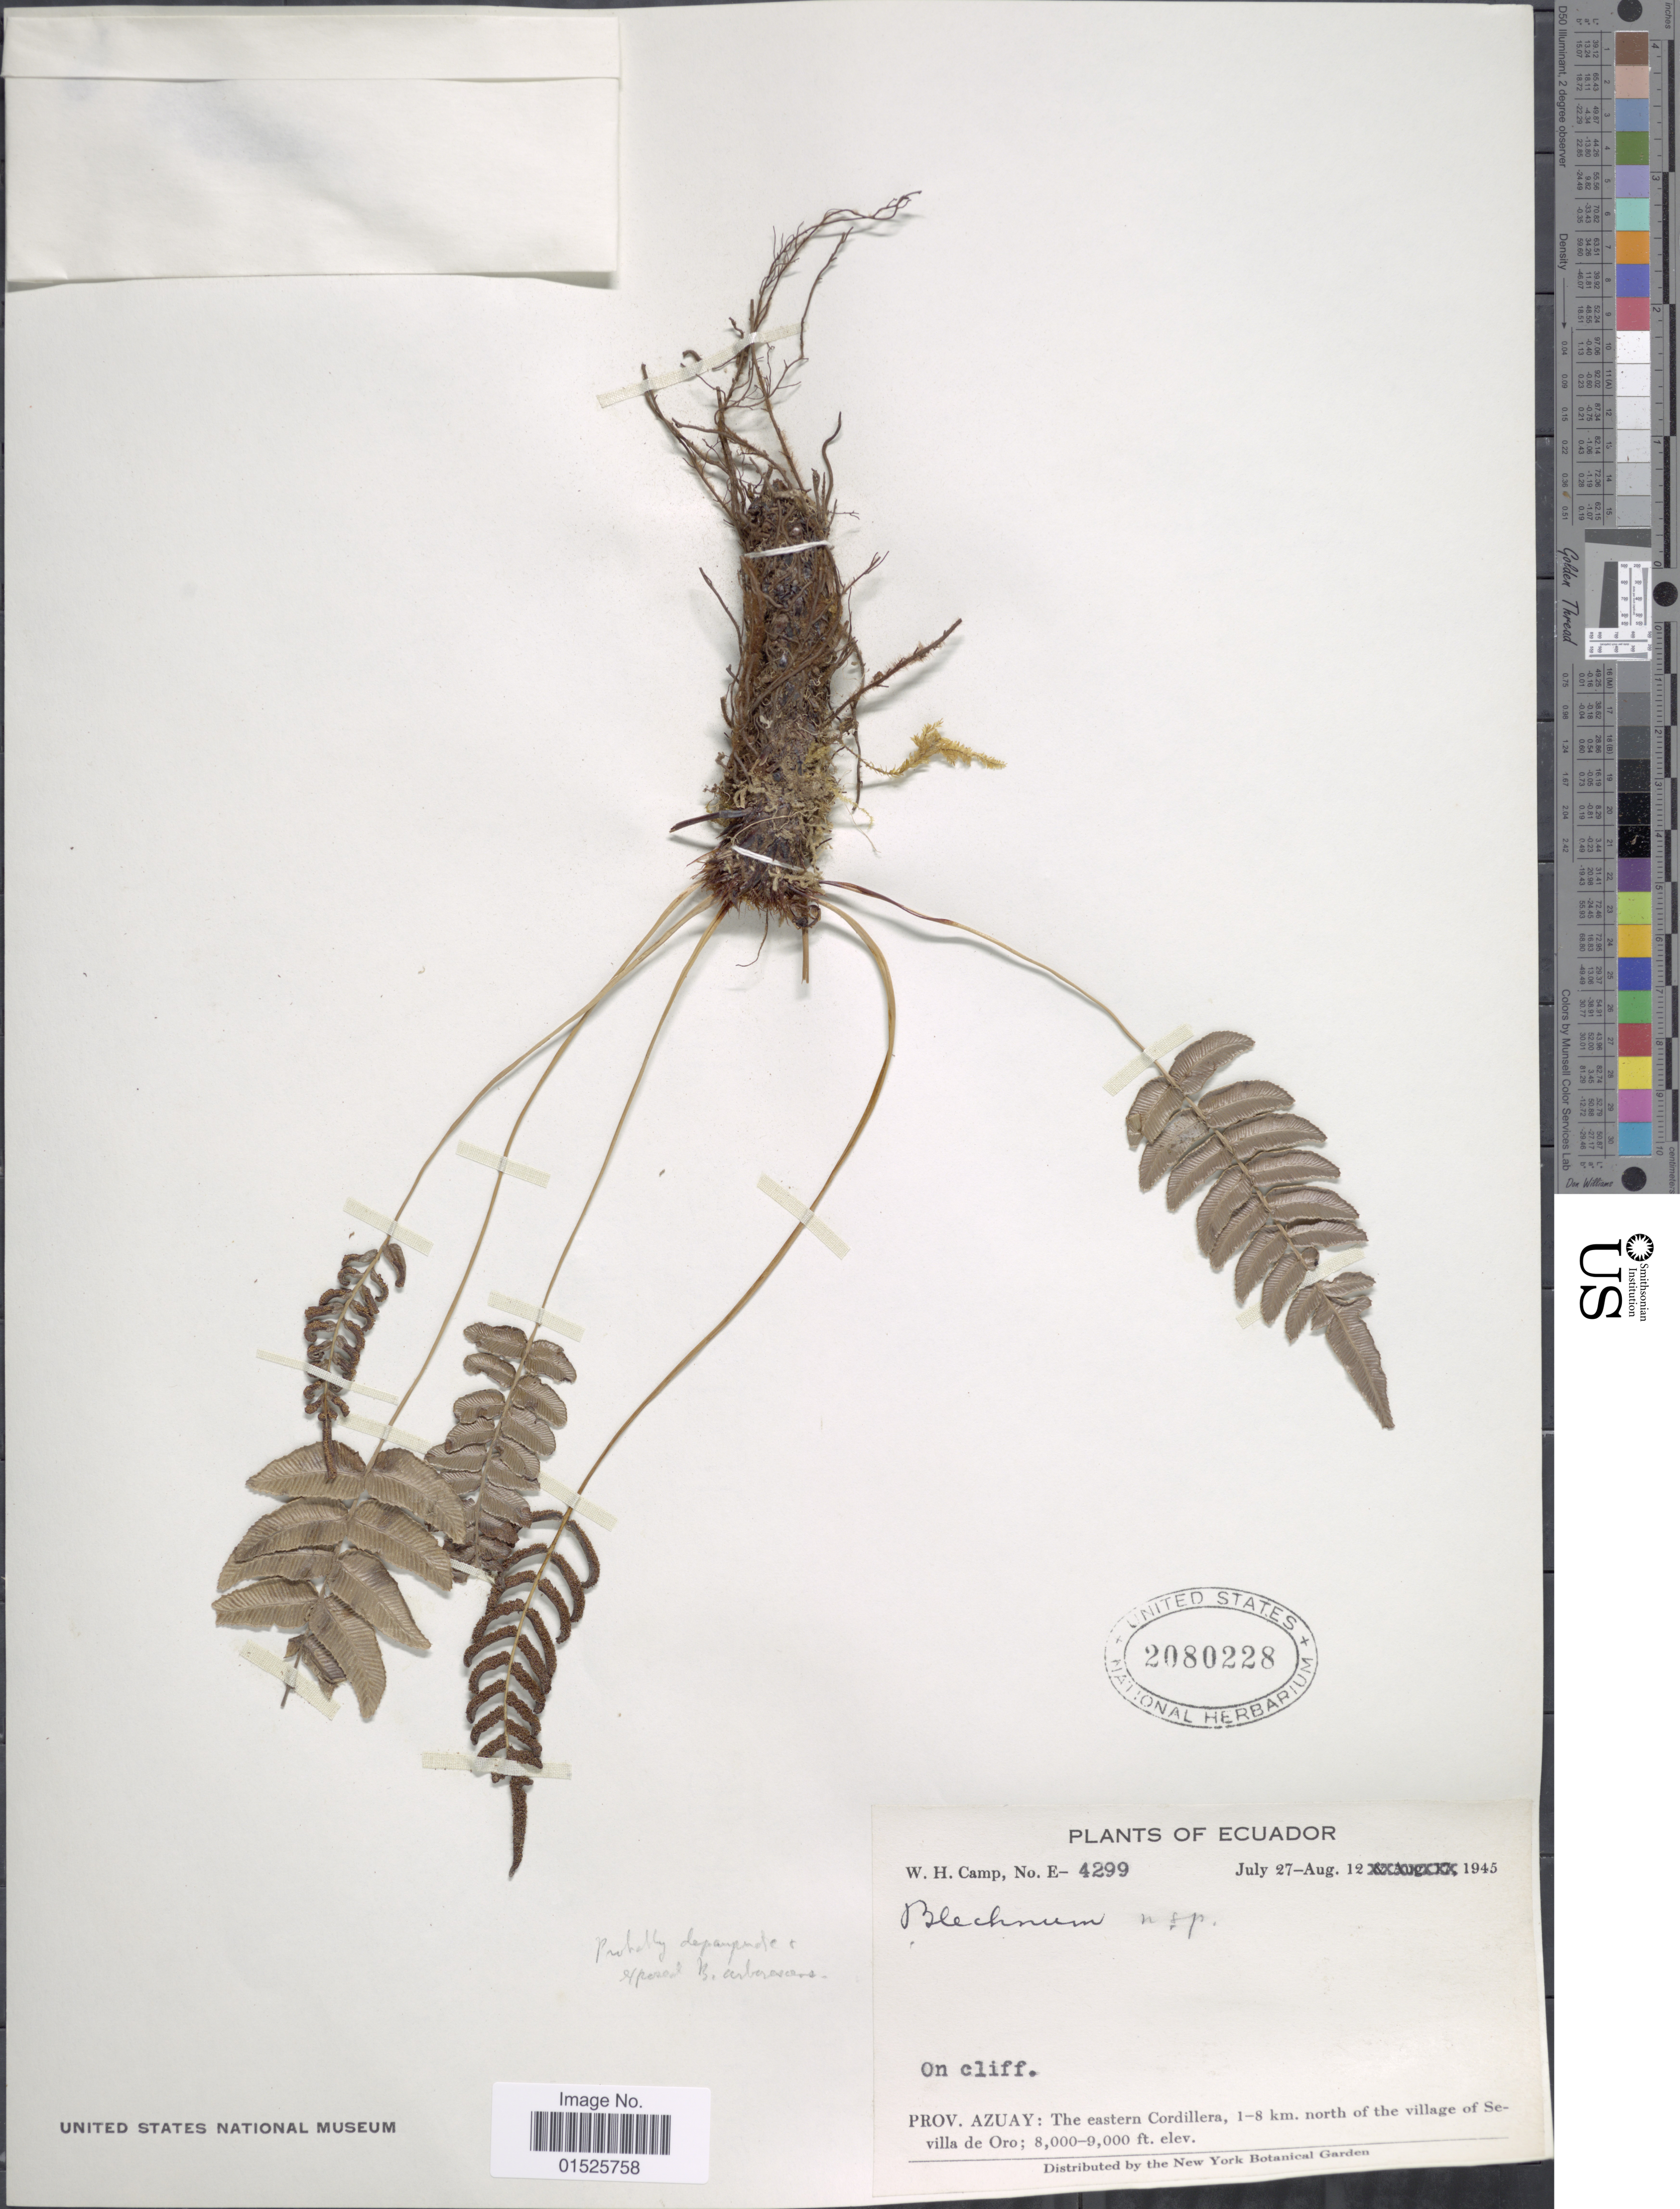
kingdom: Plantae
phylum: Tracheophyta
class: Polypodiopsida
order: Polypodiales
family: Blechnaceae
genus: Blechnum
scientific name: Blechnum cordatum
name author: (Desv.) Hieron.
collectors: W. H. Camp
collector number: E- 4299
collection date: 1945-07-27/1945-08-12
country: Ecuador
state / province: Azuay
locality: The eastern Cordillera, 1-8 km. north of the village of Sevilla de Oro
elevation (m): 2438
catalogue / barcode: US 2080228